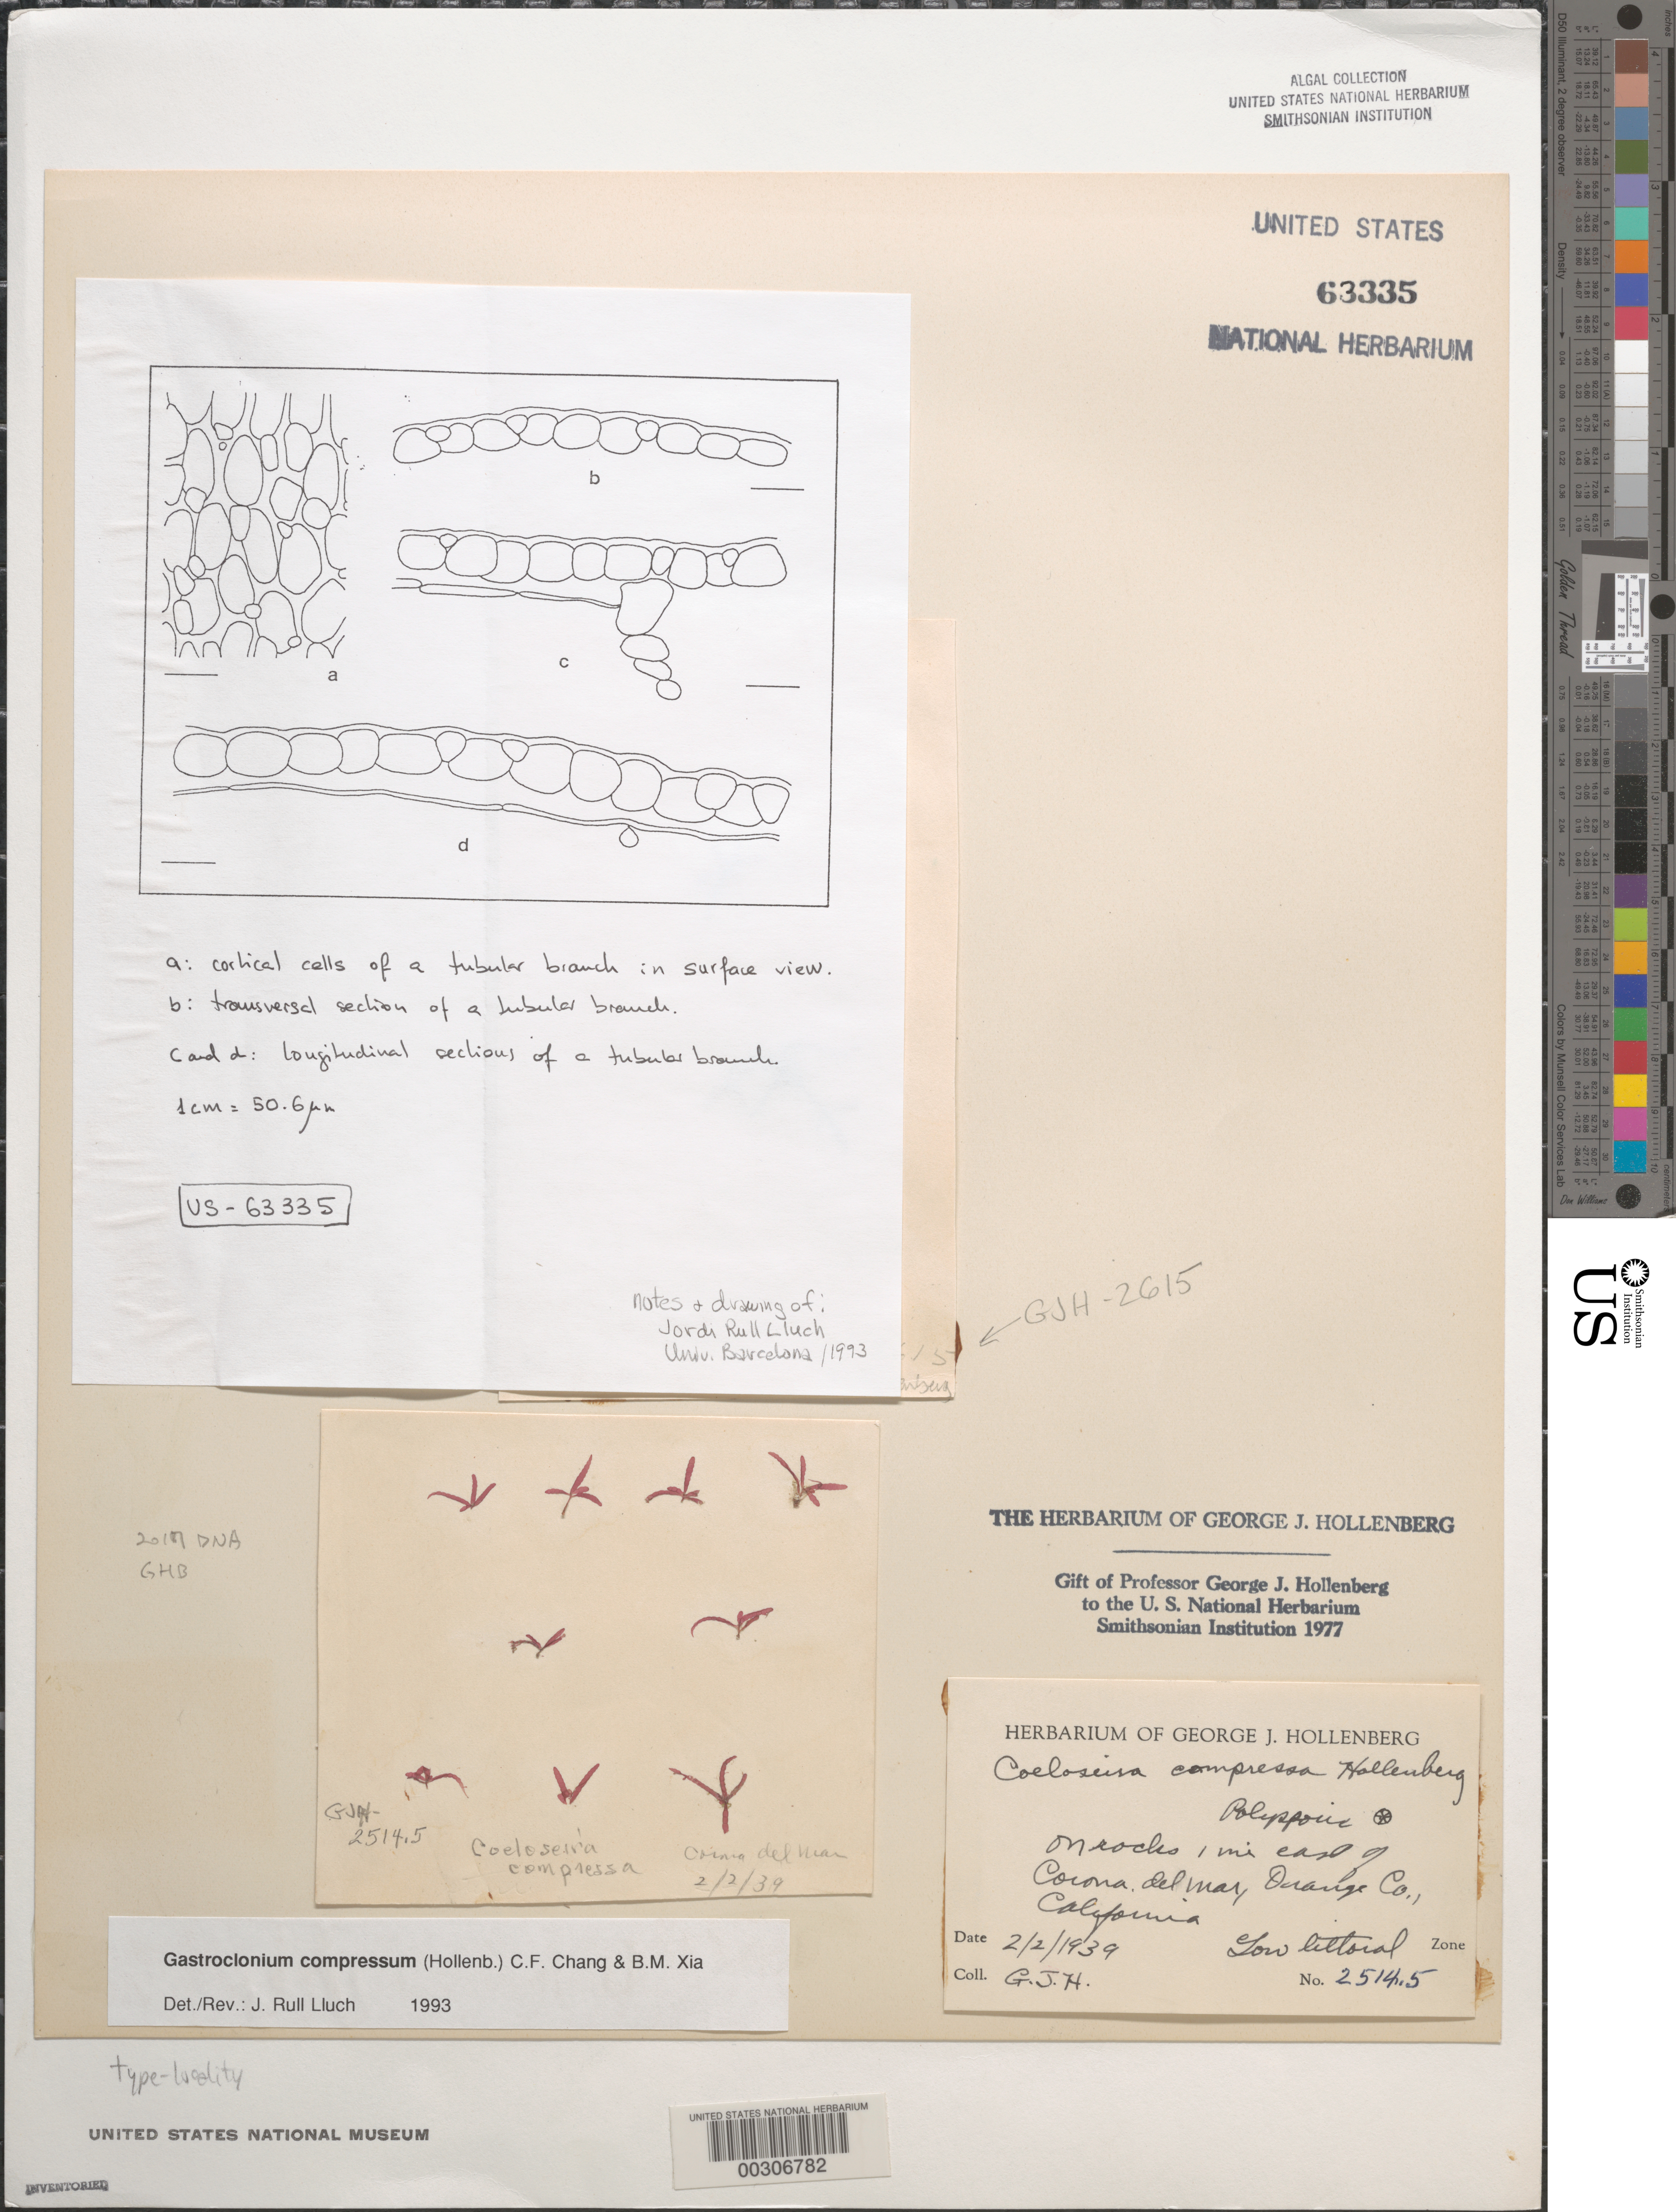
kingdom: Plantae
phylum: Rhodophyta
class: Florideophyceae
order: Rhodymeniales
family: Champiaceae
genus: Gastroclonium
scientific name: Gastroclonium compressum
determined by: Lluch, J. R.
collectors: G. Hollenberg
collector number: GJH 2514.5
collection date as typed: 02 Feb 1939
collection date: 1939-02-02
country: United States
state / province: California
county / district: Orange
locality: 1 mile east of Corona del Mar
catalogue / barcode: US 63335